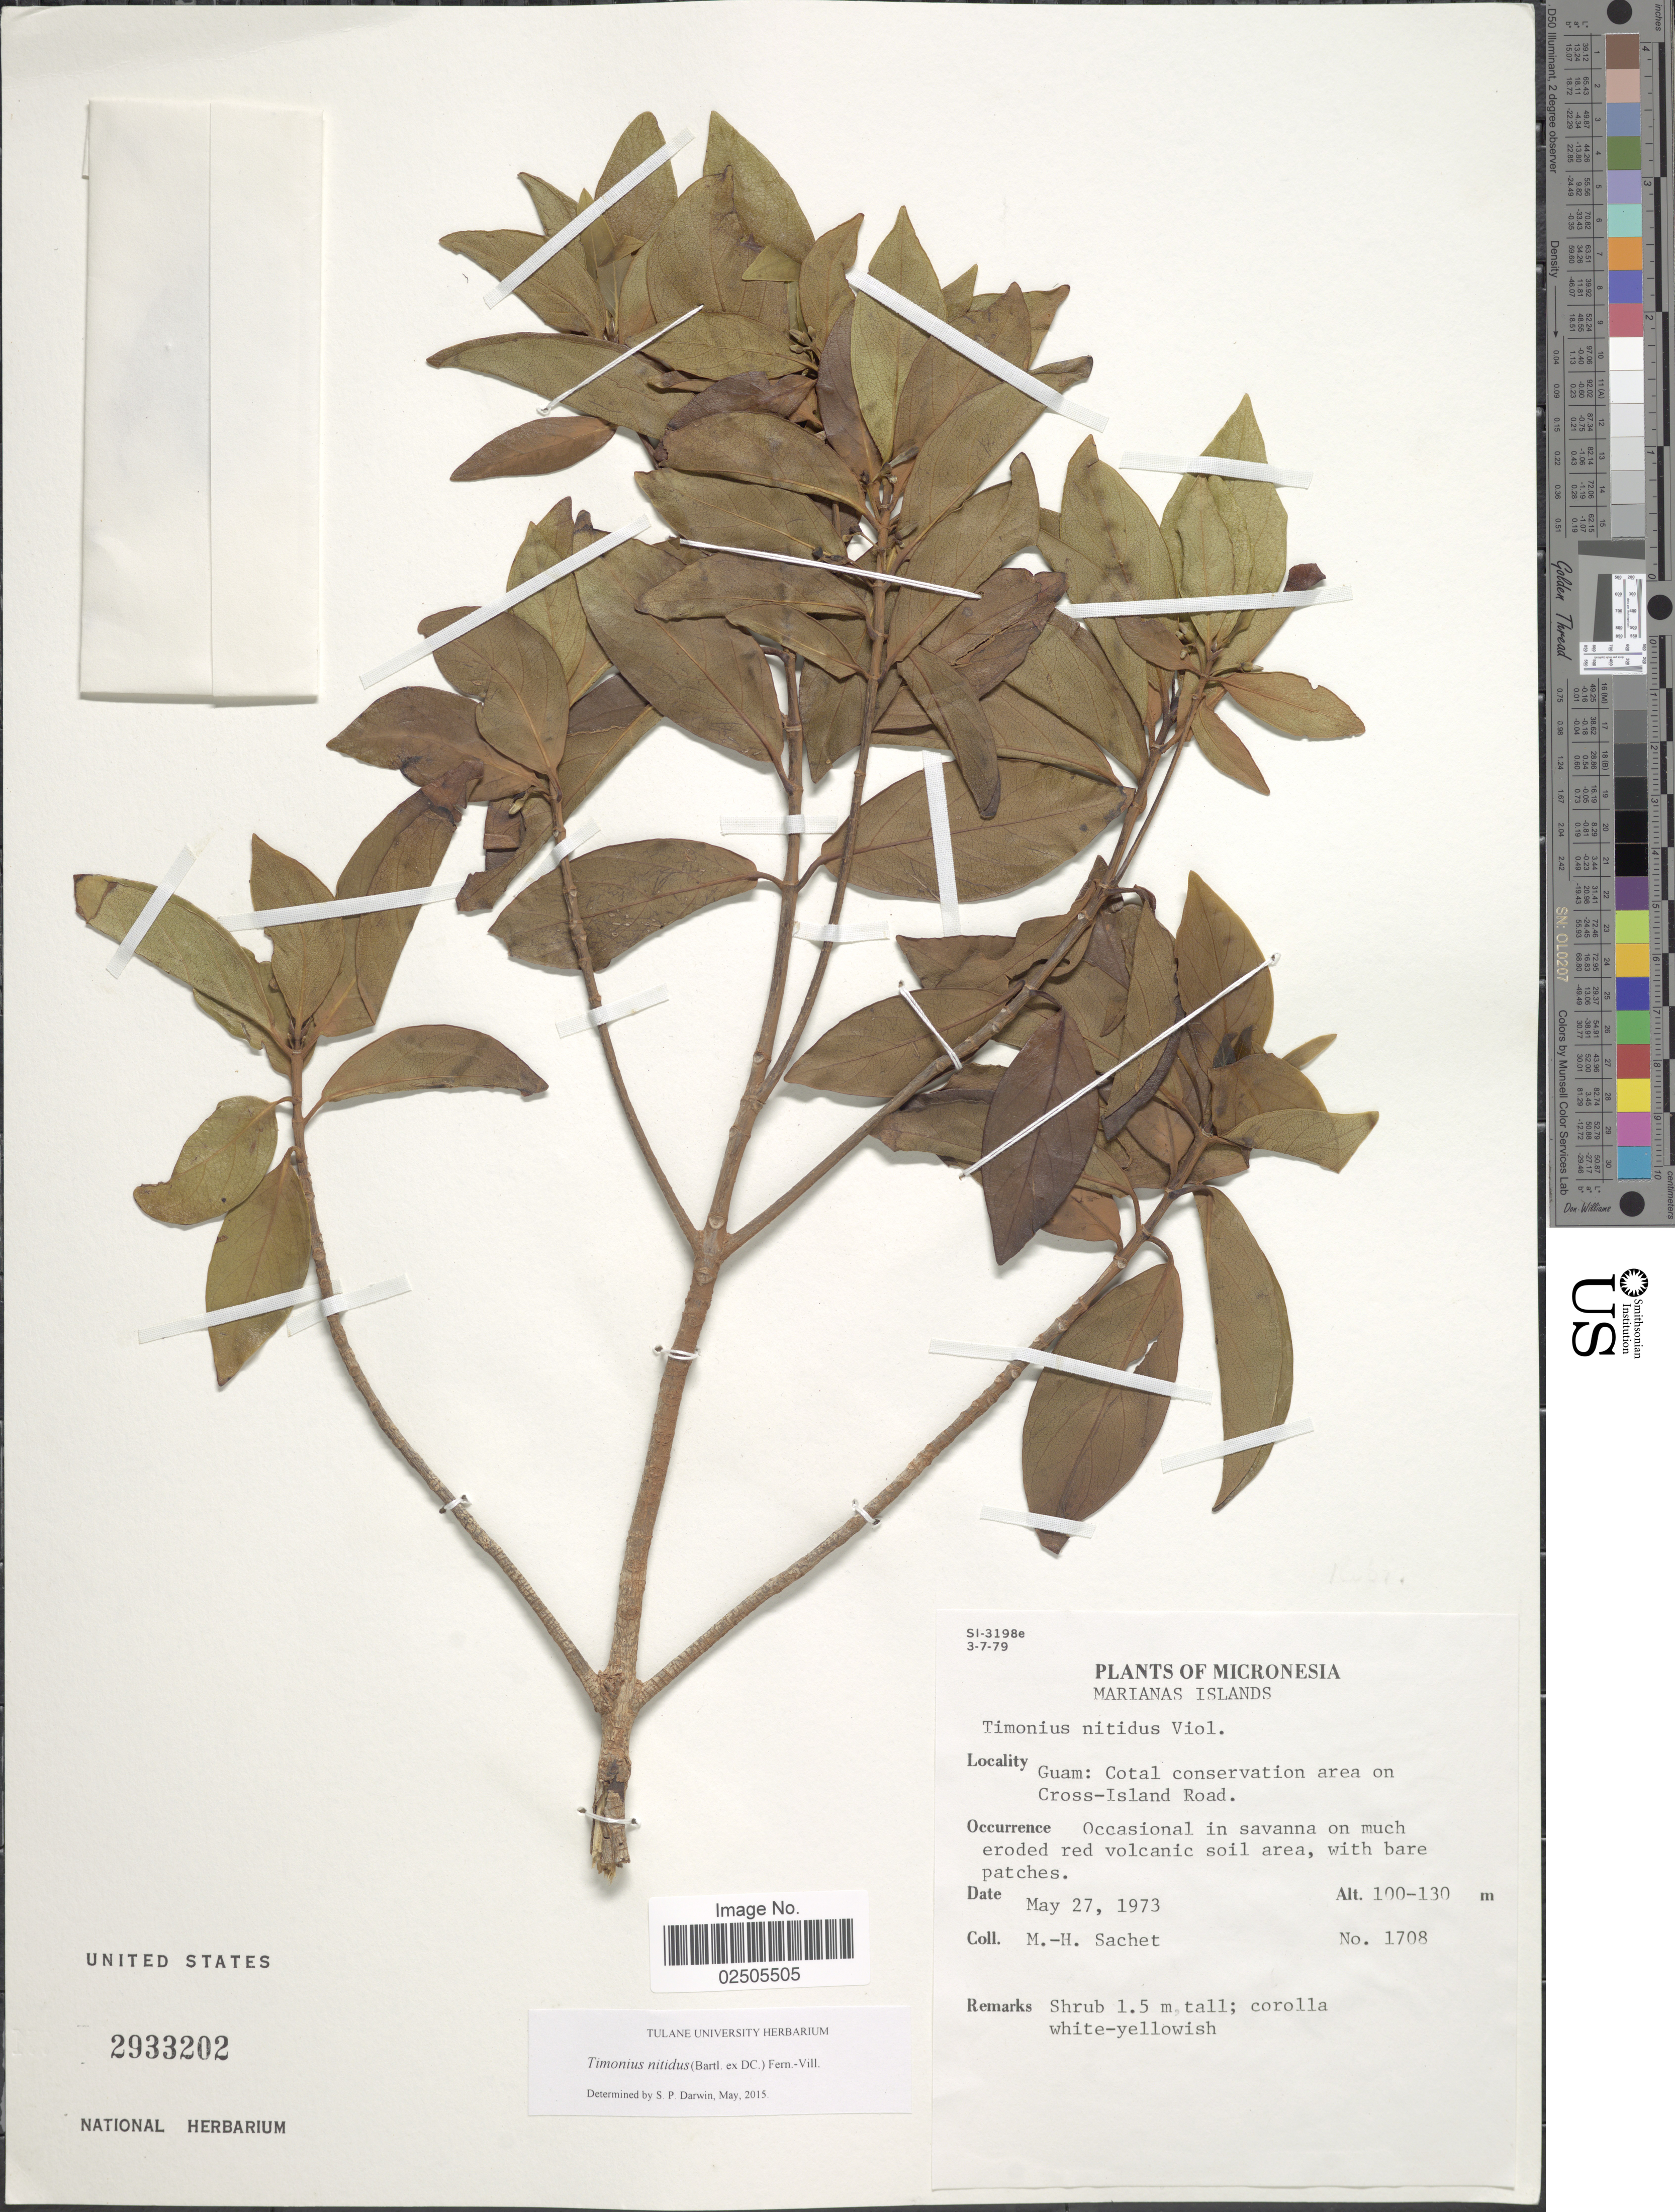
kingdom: Plantae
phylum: Tracheophyta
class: Magnoliopsida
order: Gentianales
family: Rubiaceae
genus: Timonius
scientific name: Timonius nitidus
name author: (Bartl. ex DC.) Fern.-Vill.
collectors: M.-H. Sachet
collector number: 1708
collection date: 1973-05-27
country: Guam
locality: Micronesia, Marianas Islands, Cotal Conservation area on Cross Island Road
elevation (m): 100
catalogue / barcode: US 2933202